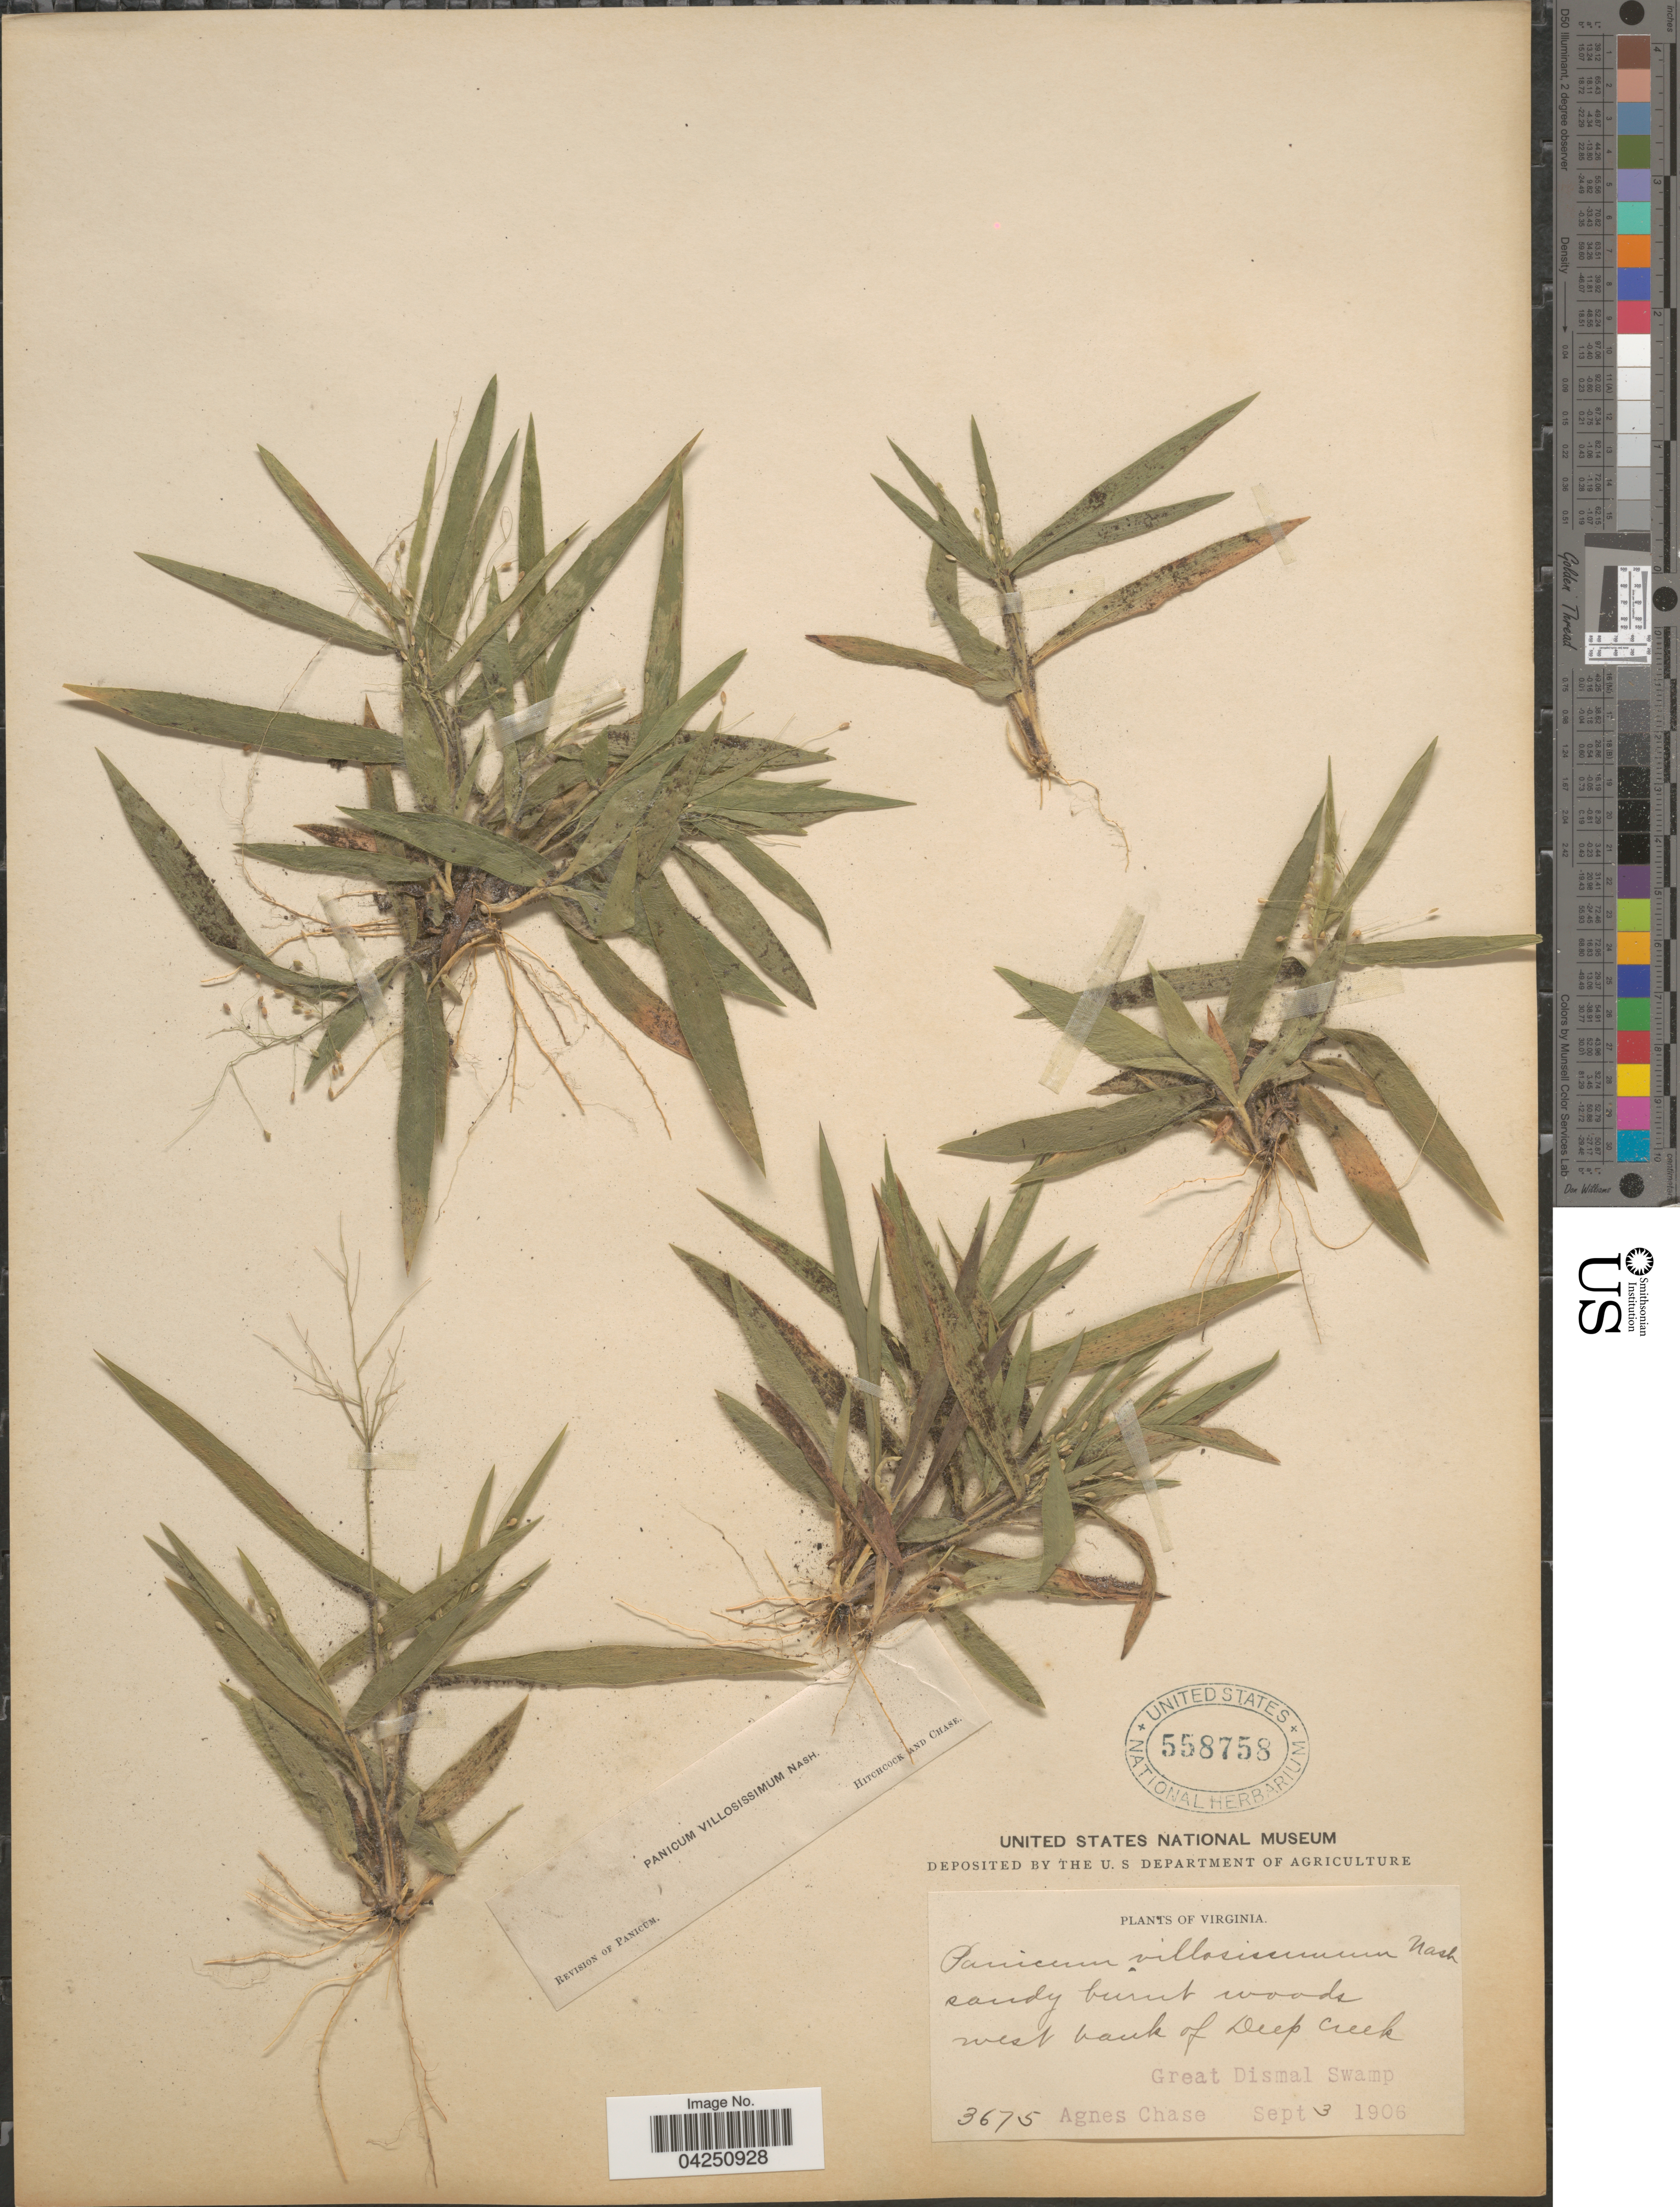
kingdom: Plantae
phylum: Tracheophyta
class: Liliopsida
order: Poales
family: Poaceae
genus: Dichanthelium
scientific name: Dichanthelium acuminatum var. acuminatum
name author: (Sw.) Gould & C.A. Clark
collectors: A. Chase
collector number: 3675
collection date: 1906-09-03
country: United States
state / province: Virginia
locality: Sandy burnt woods west bank of Deep Creek. Great Dismal Swamp.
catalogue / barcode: US 558758